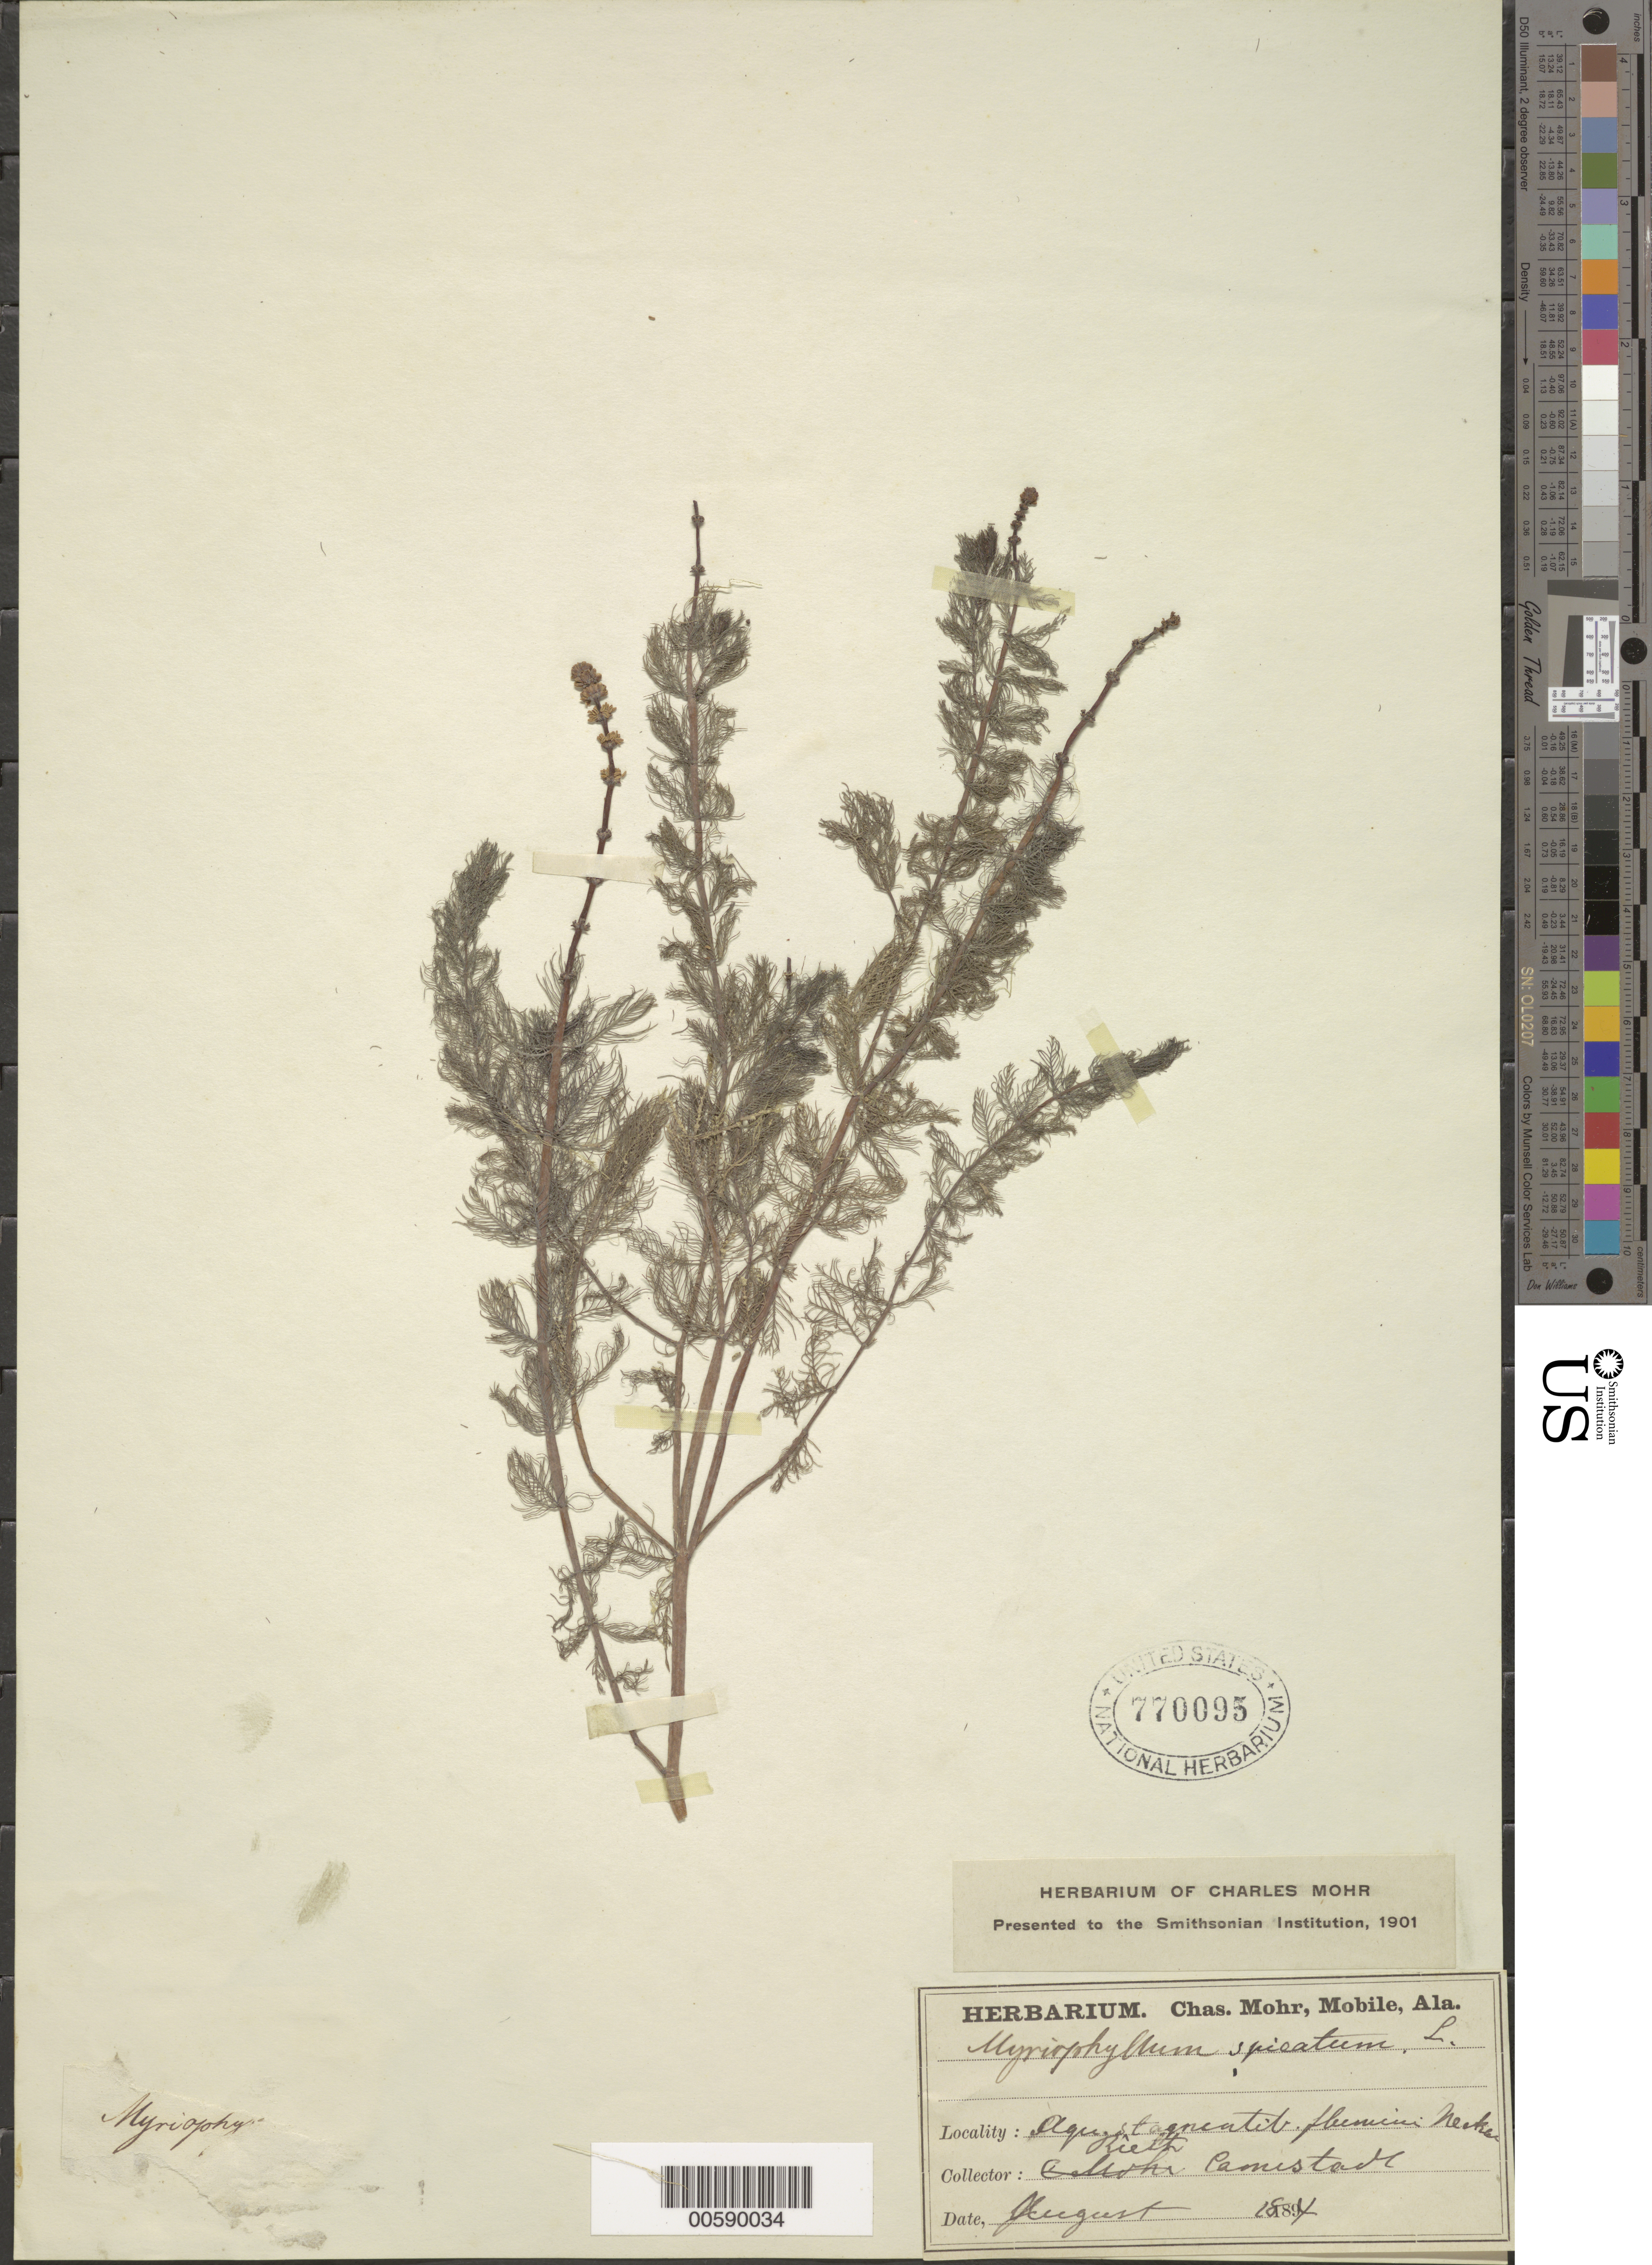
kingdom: Plantae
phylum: Tracheophyta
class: Magnoliopsida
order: Saxifragales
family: Haloragaceae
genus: Myriophyllum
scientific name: Myriophyllum spicatum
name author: L.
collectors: C. T. Mohr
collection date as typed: Aug 1884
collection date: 1884-08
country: Germany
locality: Rieth Camistadt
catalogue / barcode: US 770095